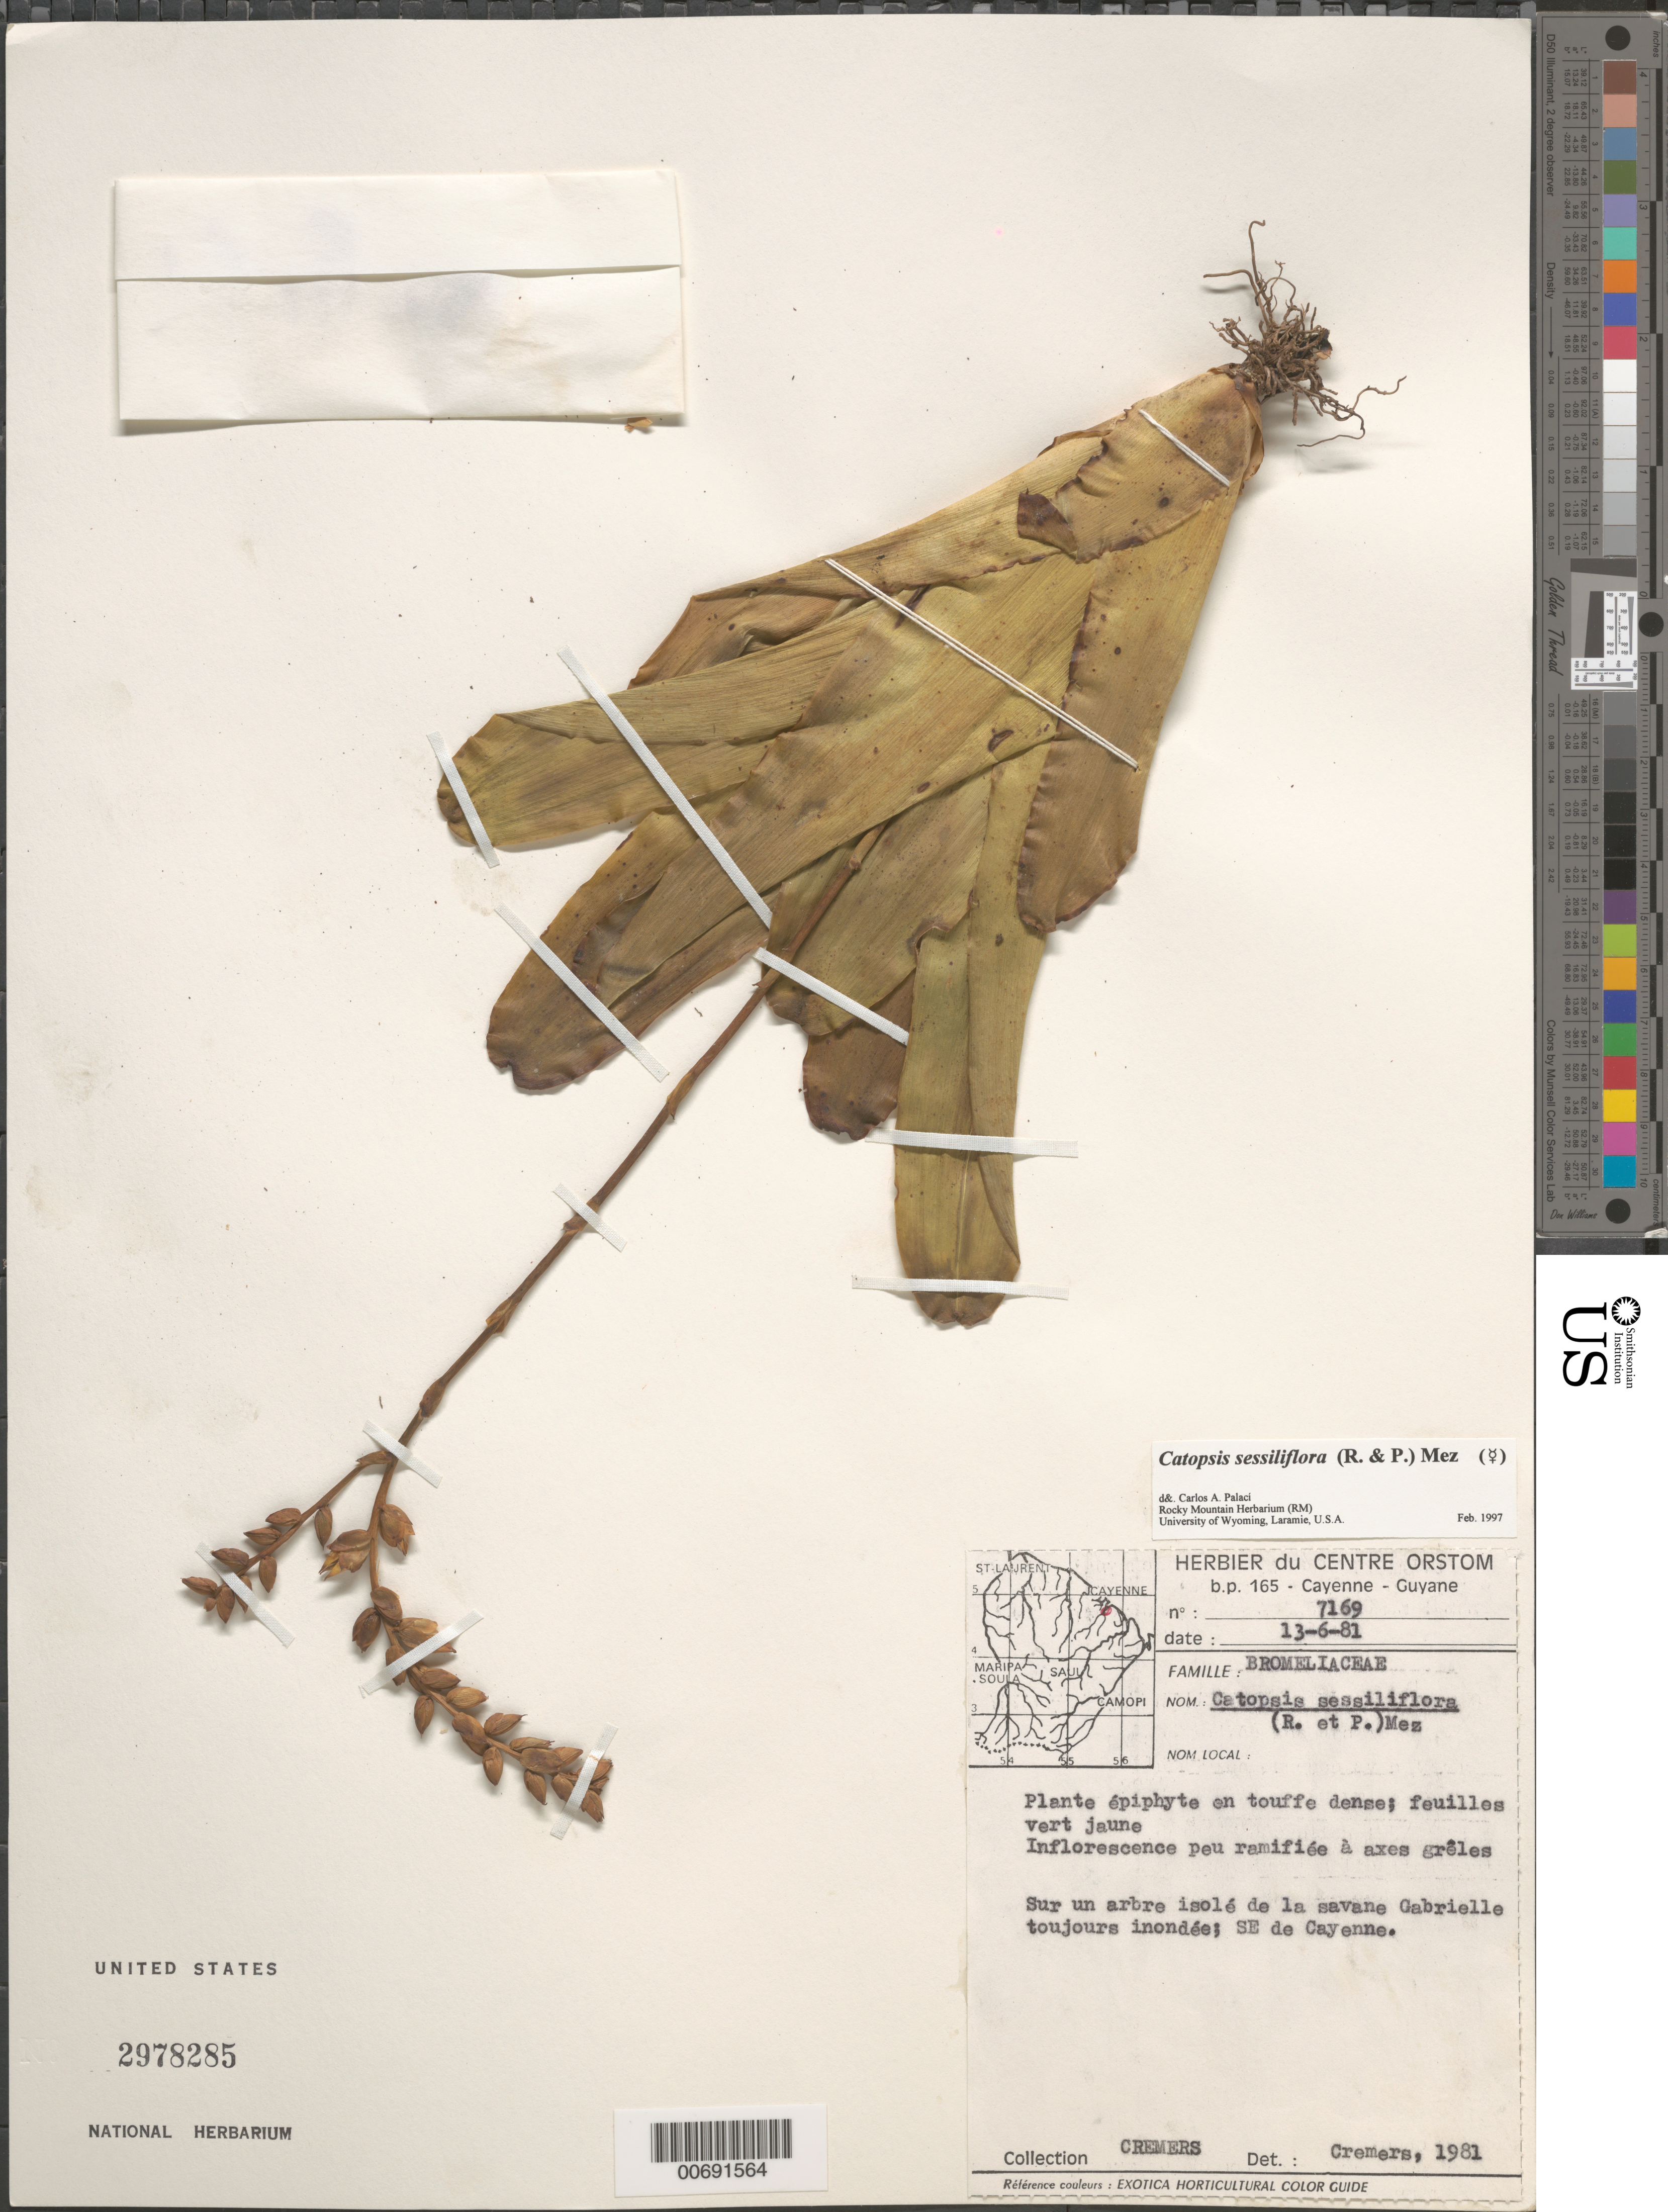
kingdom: Plantae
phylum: Tracheophyta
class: Liliopsida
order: Poales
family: Bromeliaceae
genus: Catopsis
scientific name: Catopsis sessiliflora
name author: (Ruiz & Pav.) Mez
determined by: Palací, C. A., (RM), University of Wyoming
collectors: G. Cremers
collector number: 7169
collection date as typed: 13-Jun-81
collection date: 1981-06-13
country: French Guiana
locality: Savane Gabrielle, SE de Cayenne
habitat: Savanna, always inundated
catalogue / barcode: US 2978285